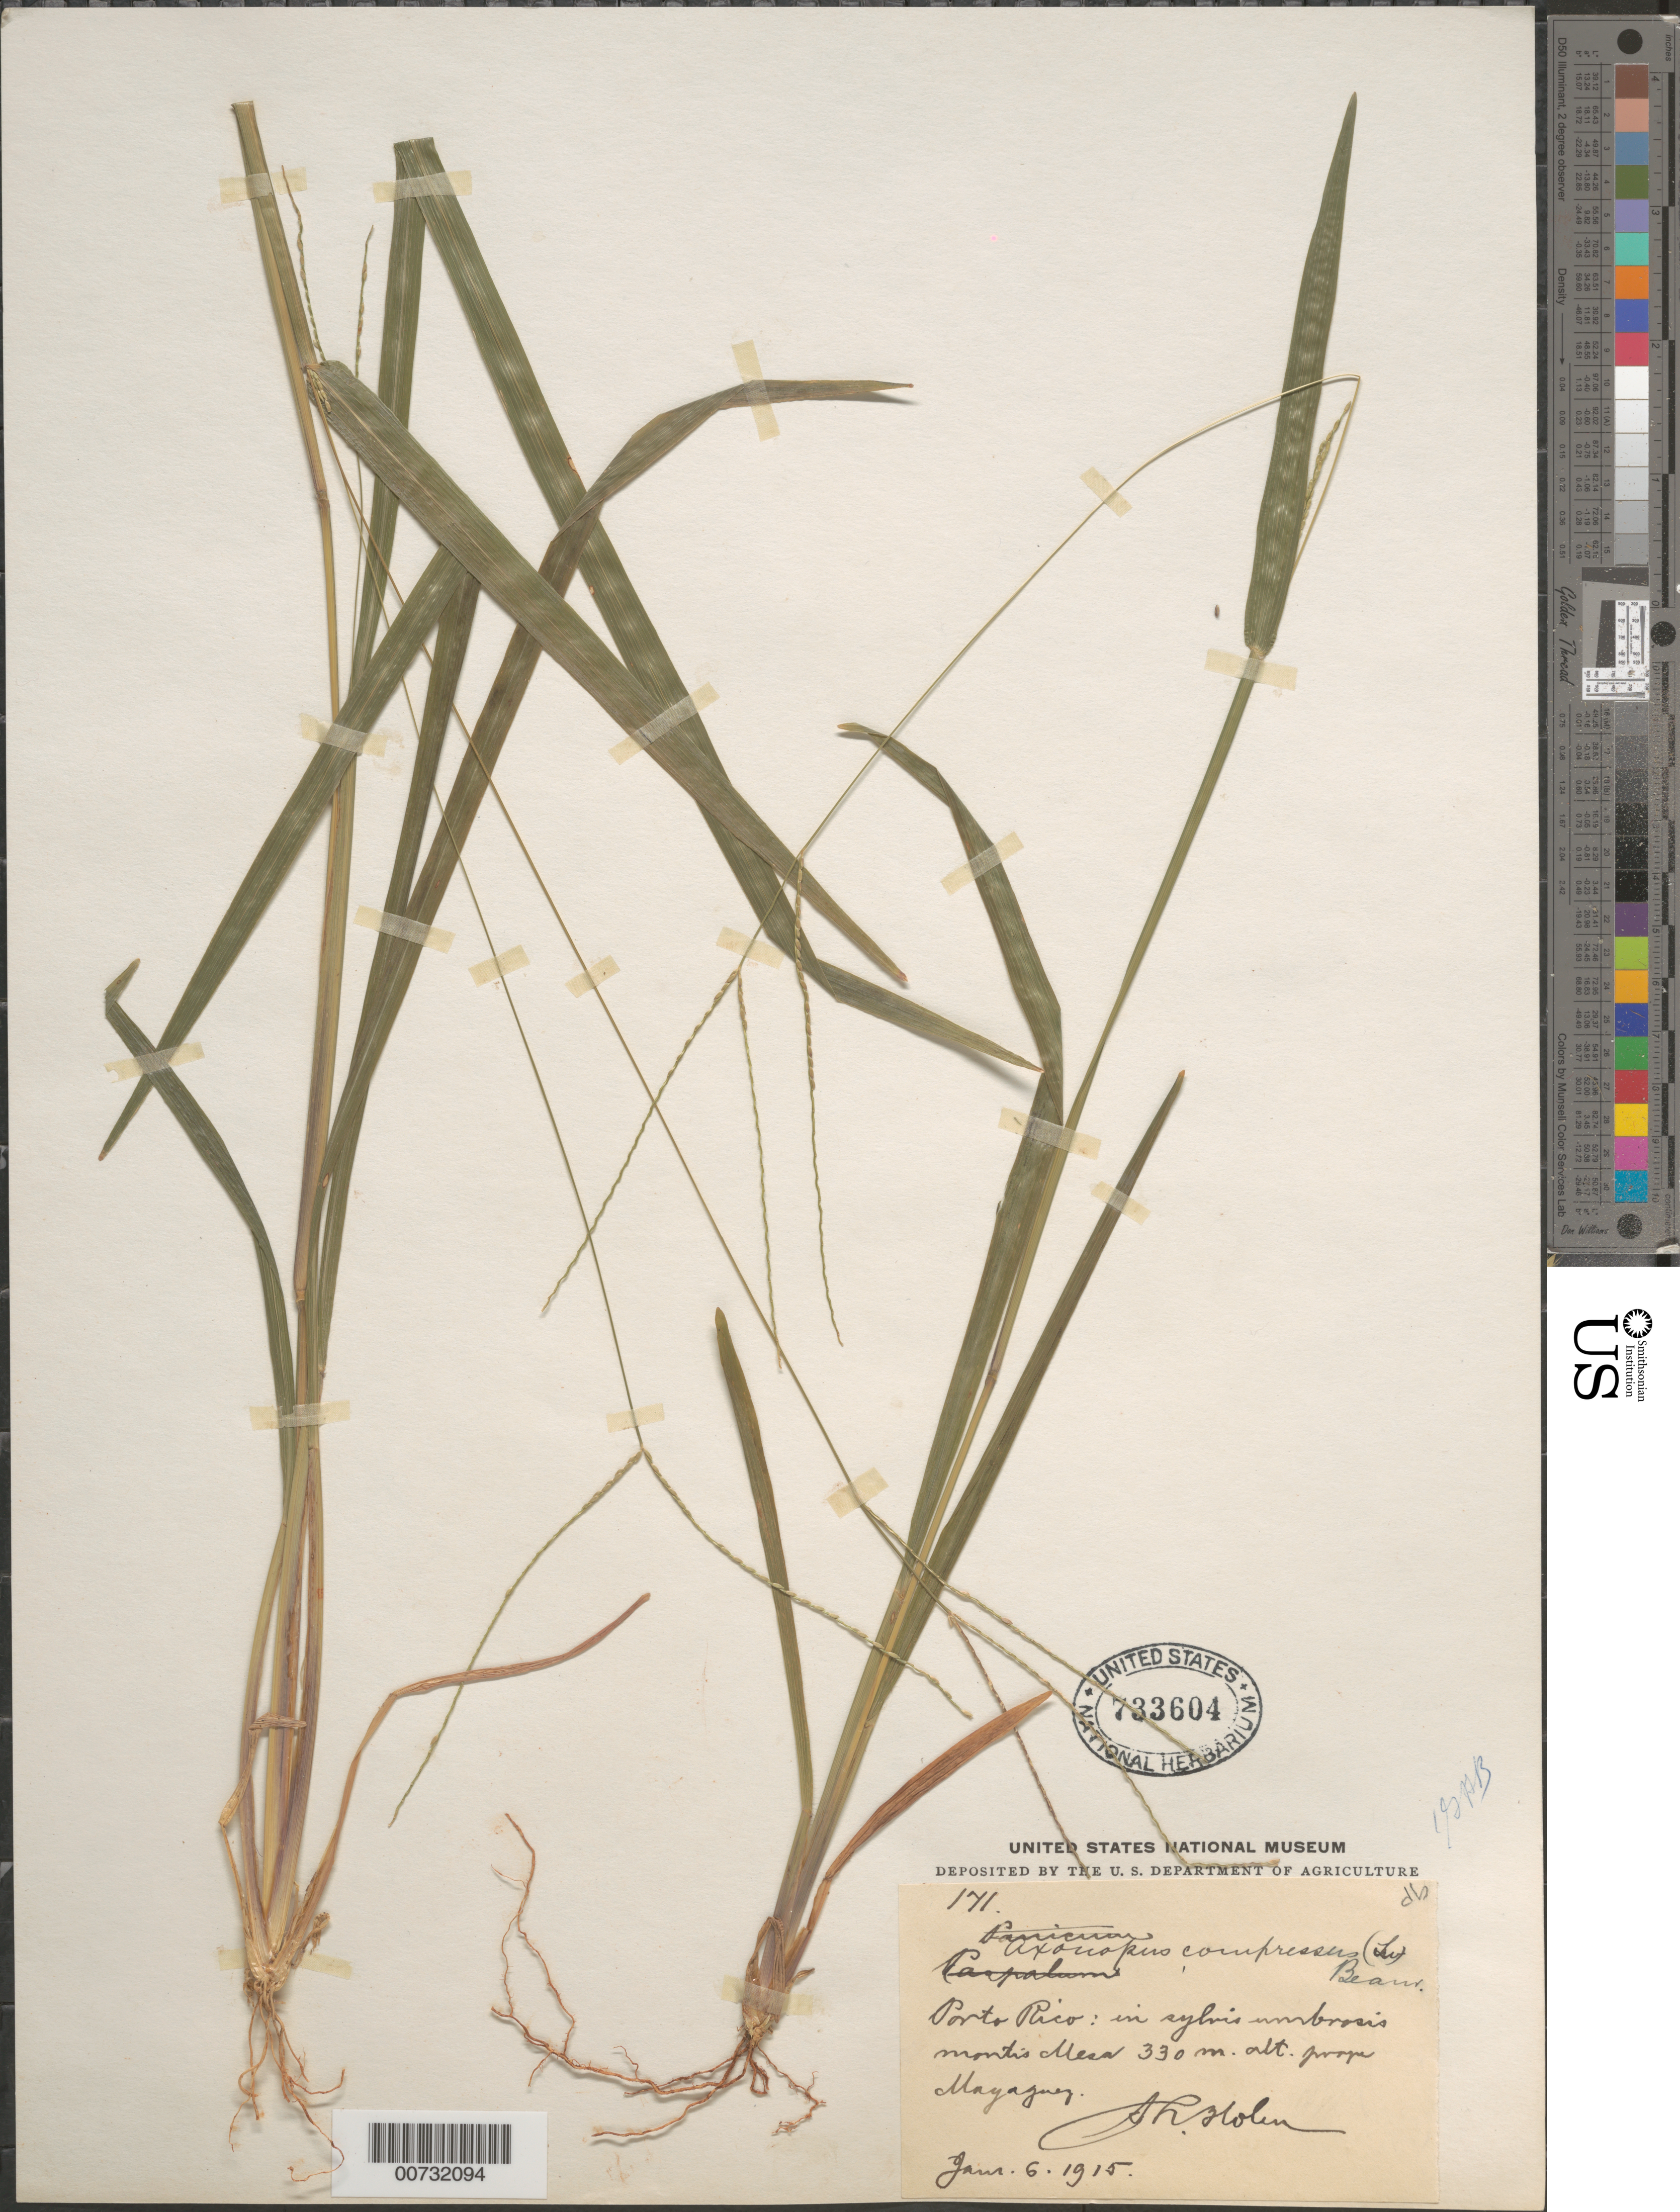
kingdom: Plantae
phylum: Tracheophyta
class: Liliopsida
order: Poales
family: Poaceae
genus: Axonopus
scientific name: Axonopus compressus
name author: (Sw.) P. Beauv.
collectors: H. T. Holm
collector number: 171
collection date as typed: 06 Jan 1915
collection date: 1915-01-06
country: Puerto Rico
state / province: Mayagüez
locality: Montis Mesa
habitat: In sylvis umbrosis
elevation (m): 330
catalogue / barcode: US 733604